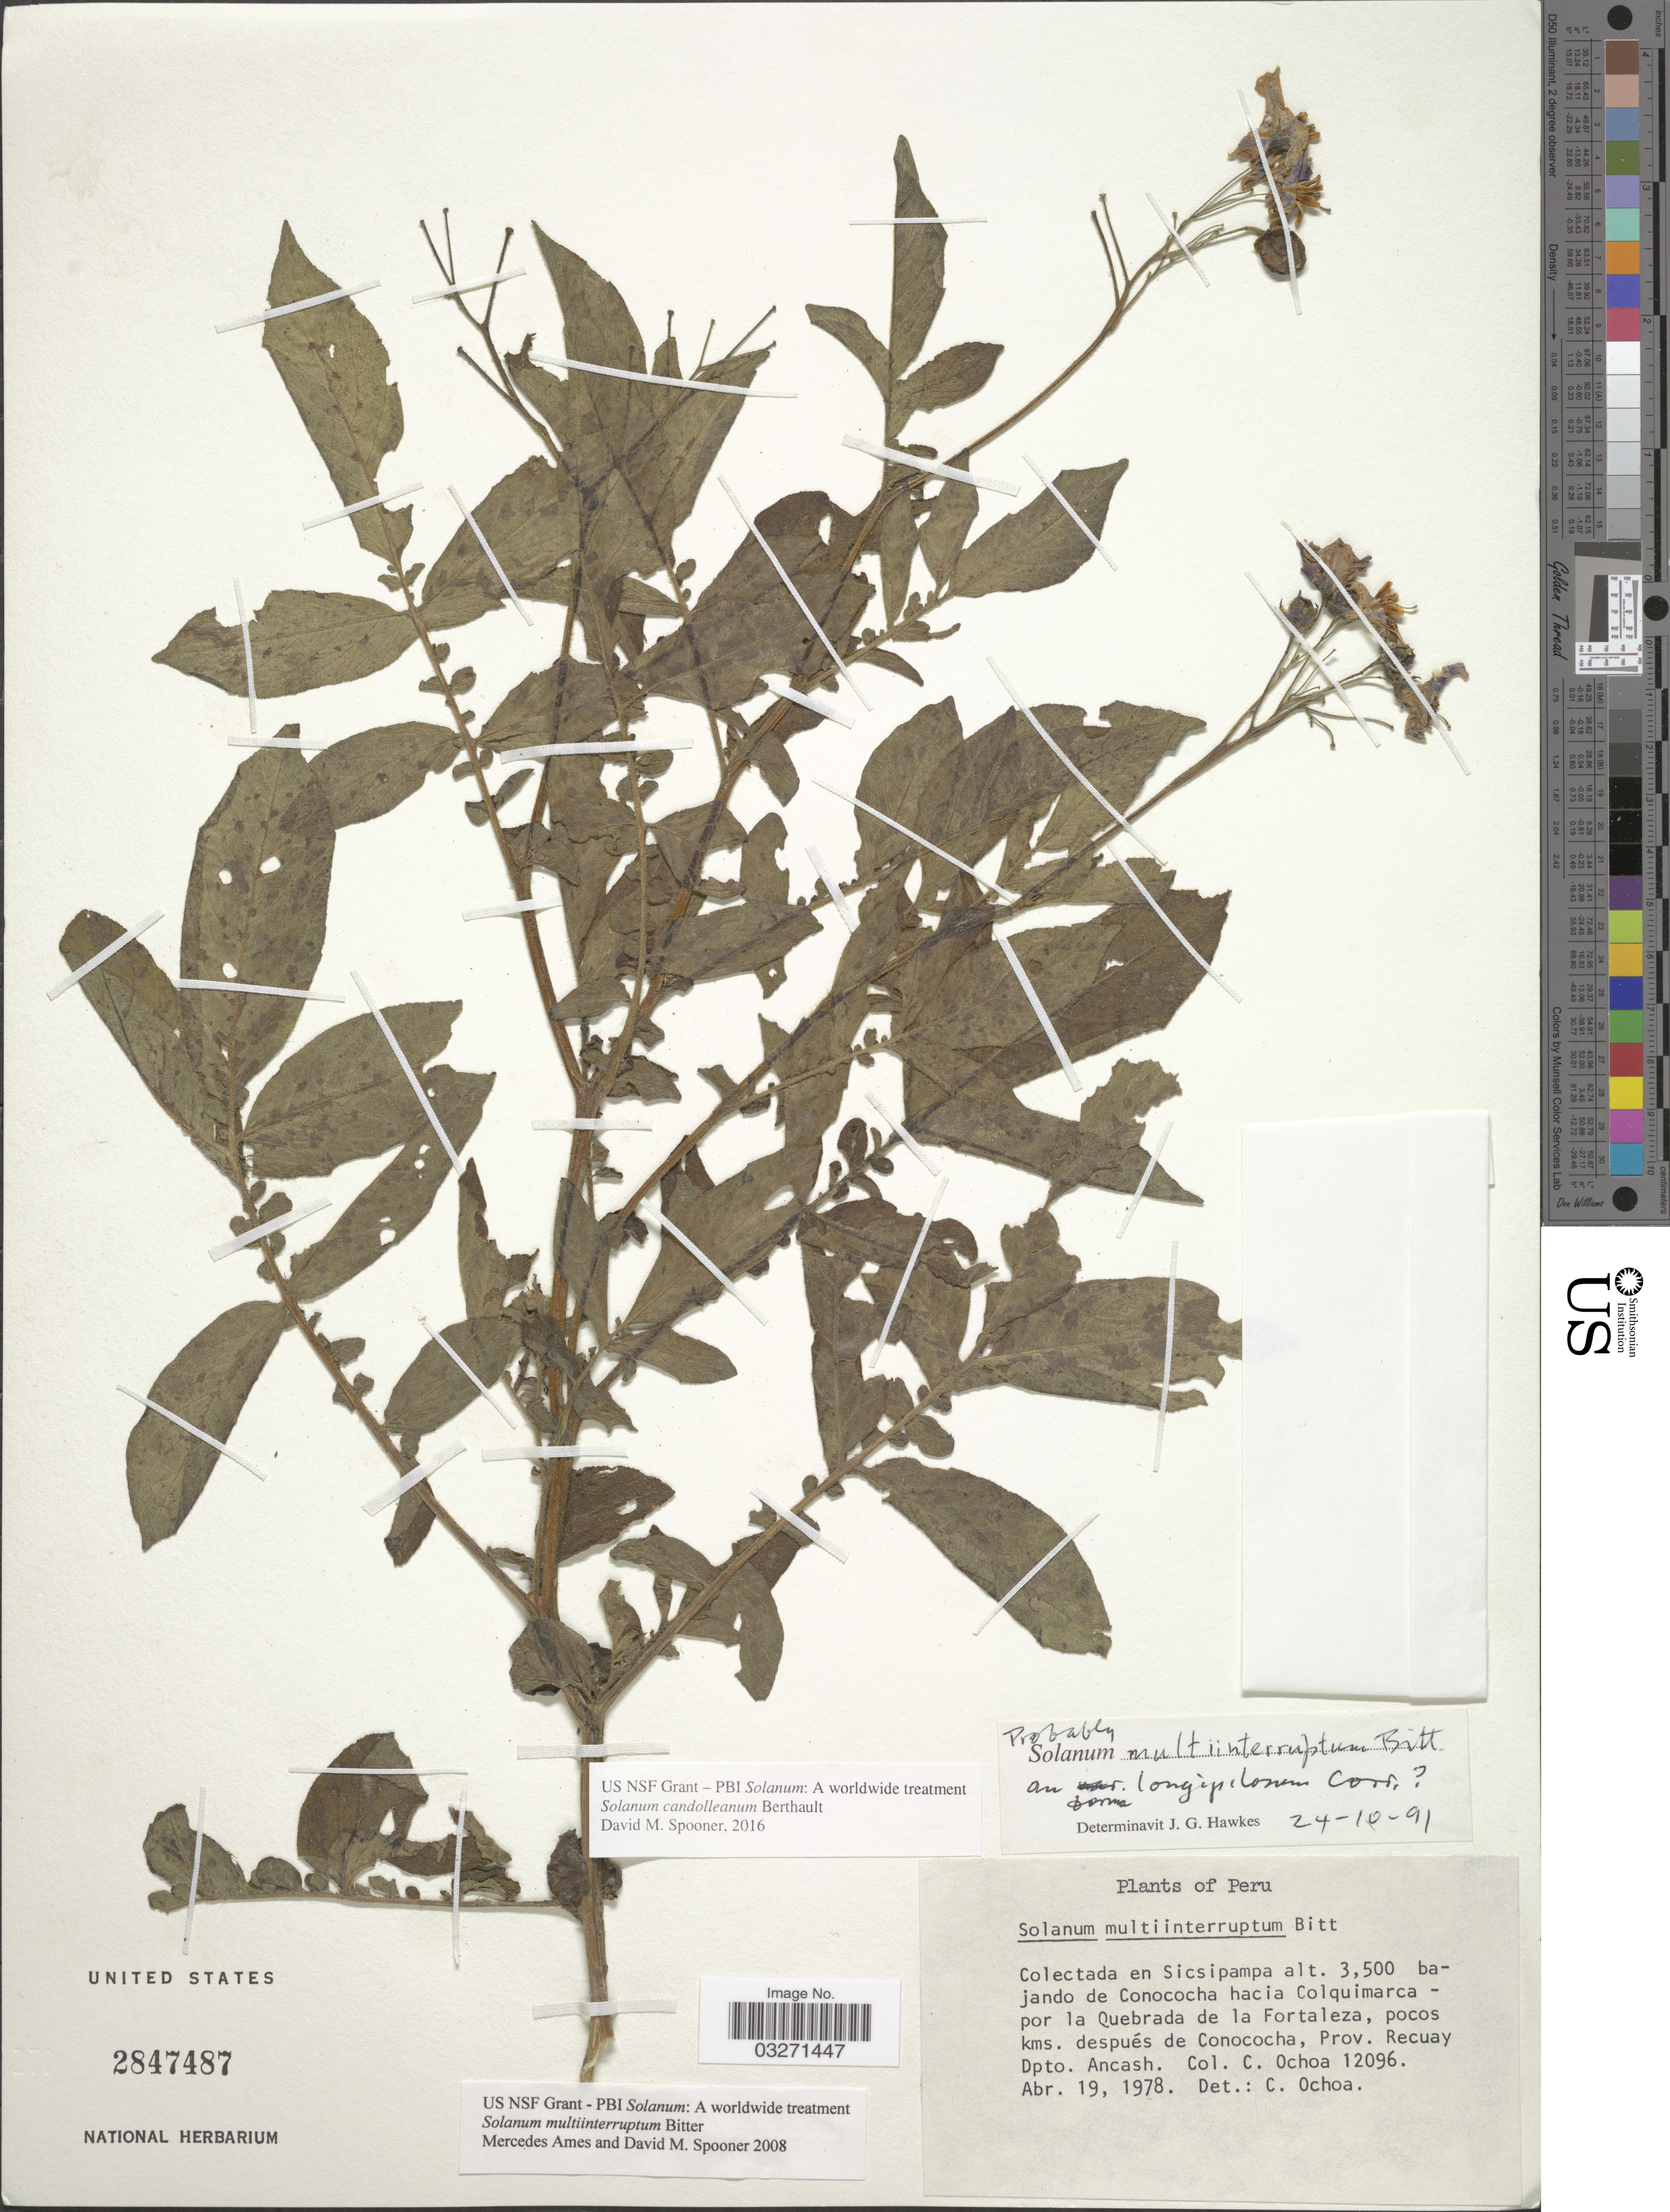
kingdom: Plantae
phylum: Tracheophyta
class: Magnoliopsida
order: Solanales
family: Solanaceae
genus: Solanum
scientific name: Solanum candolleanum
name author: Berthault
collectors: C. Ochoa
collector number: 12096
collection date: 1978-04-19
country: Peru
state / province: Ancash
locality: Colectada en Sicsipampa bajando de Conococha hacia Colquimarca - por la Quebrada de la Fortaleza, pocos kms. después de Conococha, Prov. Recuay Dpto. Ancash.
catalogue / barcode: US 2847487